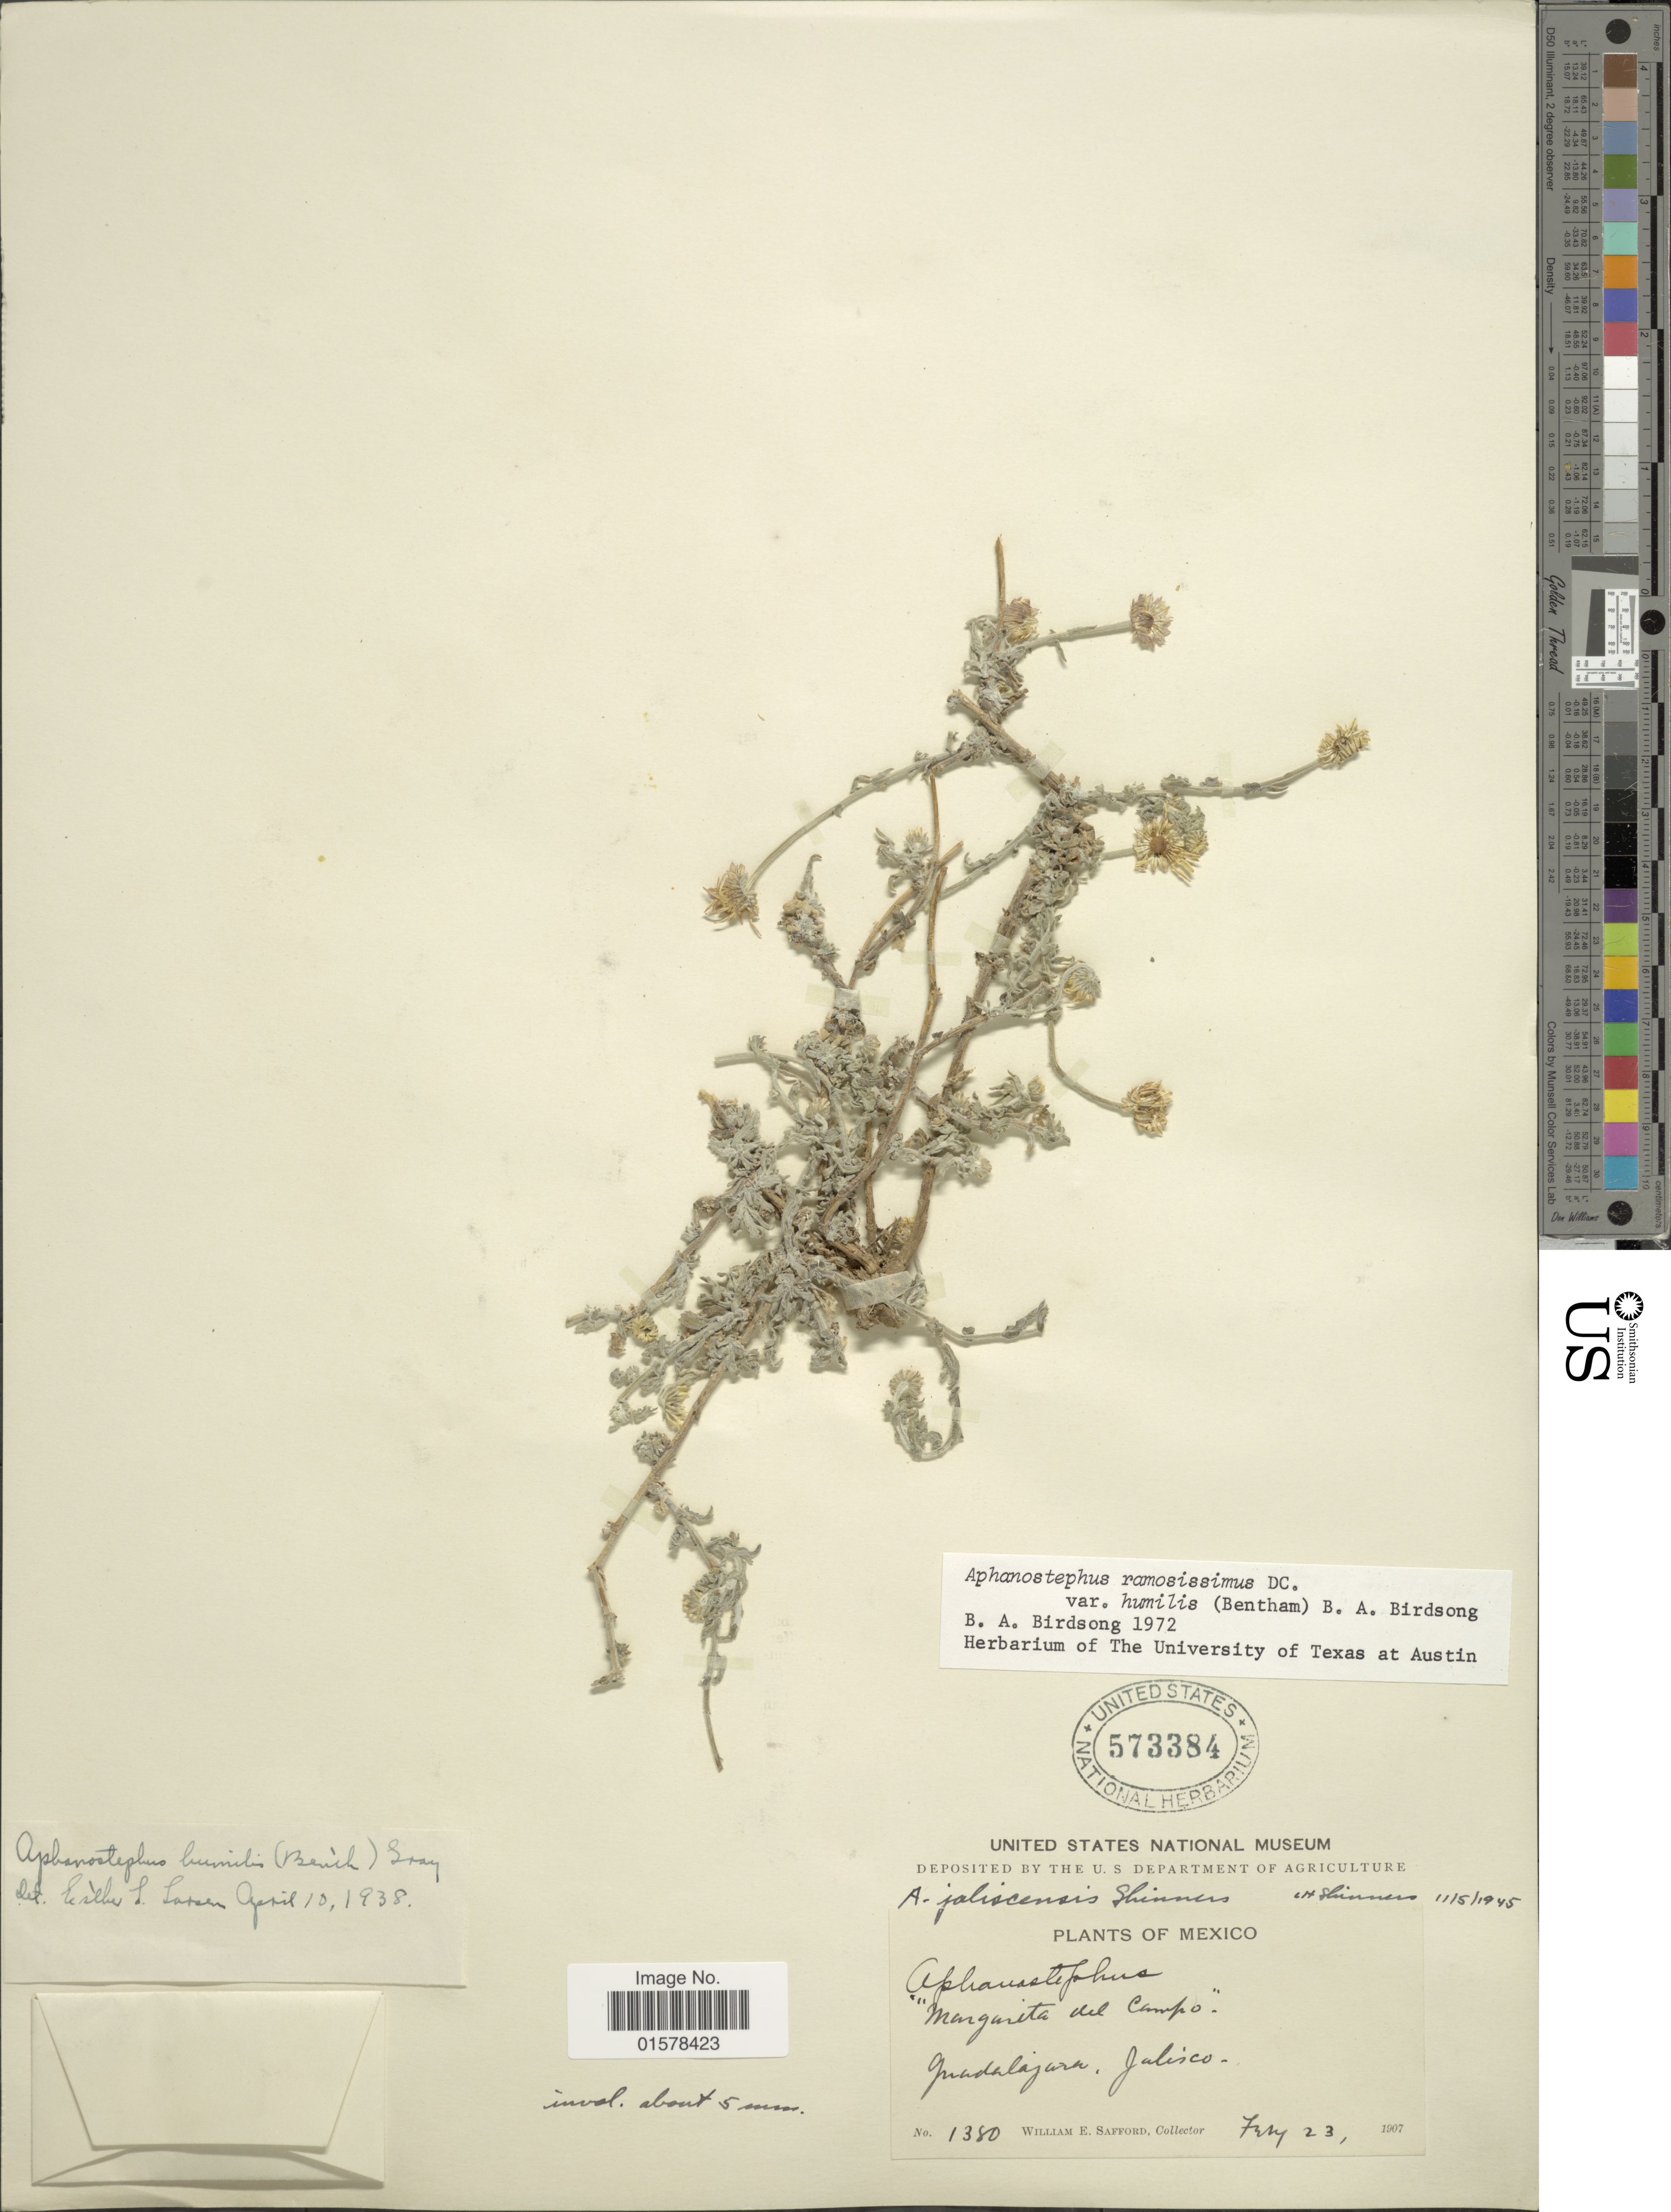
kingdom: Plantae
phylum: Tracheophyta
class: Magnoliopsida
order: Asterales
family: Asteraceae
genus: Aphanostephus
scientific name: Aphanostephus ramosissimus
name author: DC.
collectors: W. E. Safford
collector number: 1380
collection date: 1907-07-23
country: Mexico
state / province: Jalisco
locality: Mexico, "Margarita del Campo". Guadalajara, Jalisco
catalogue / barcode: US 573384